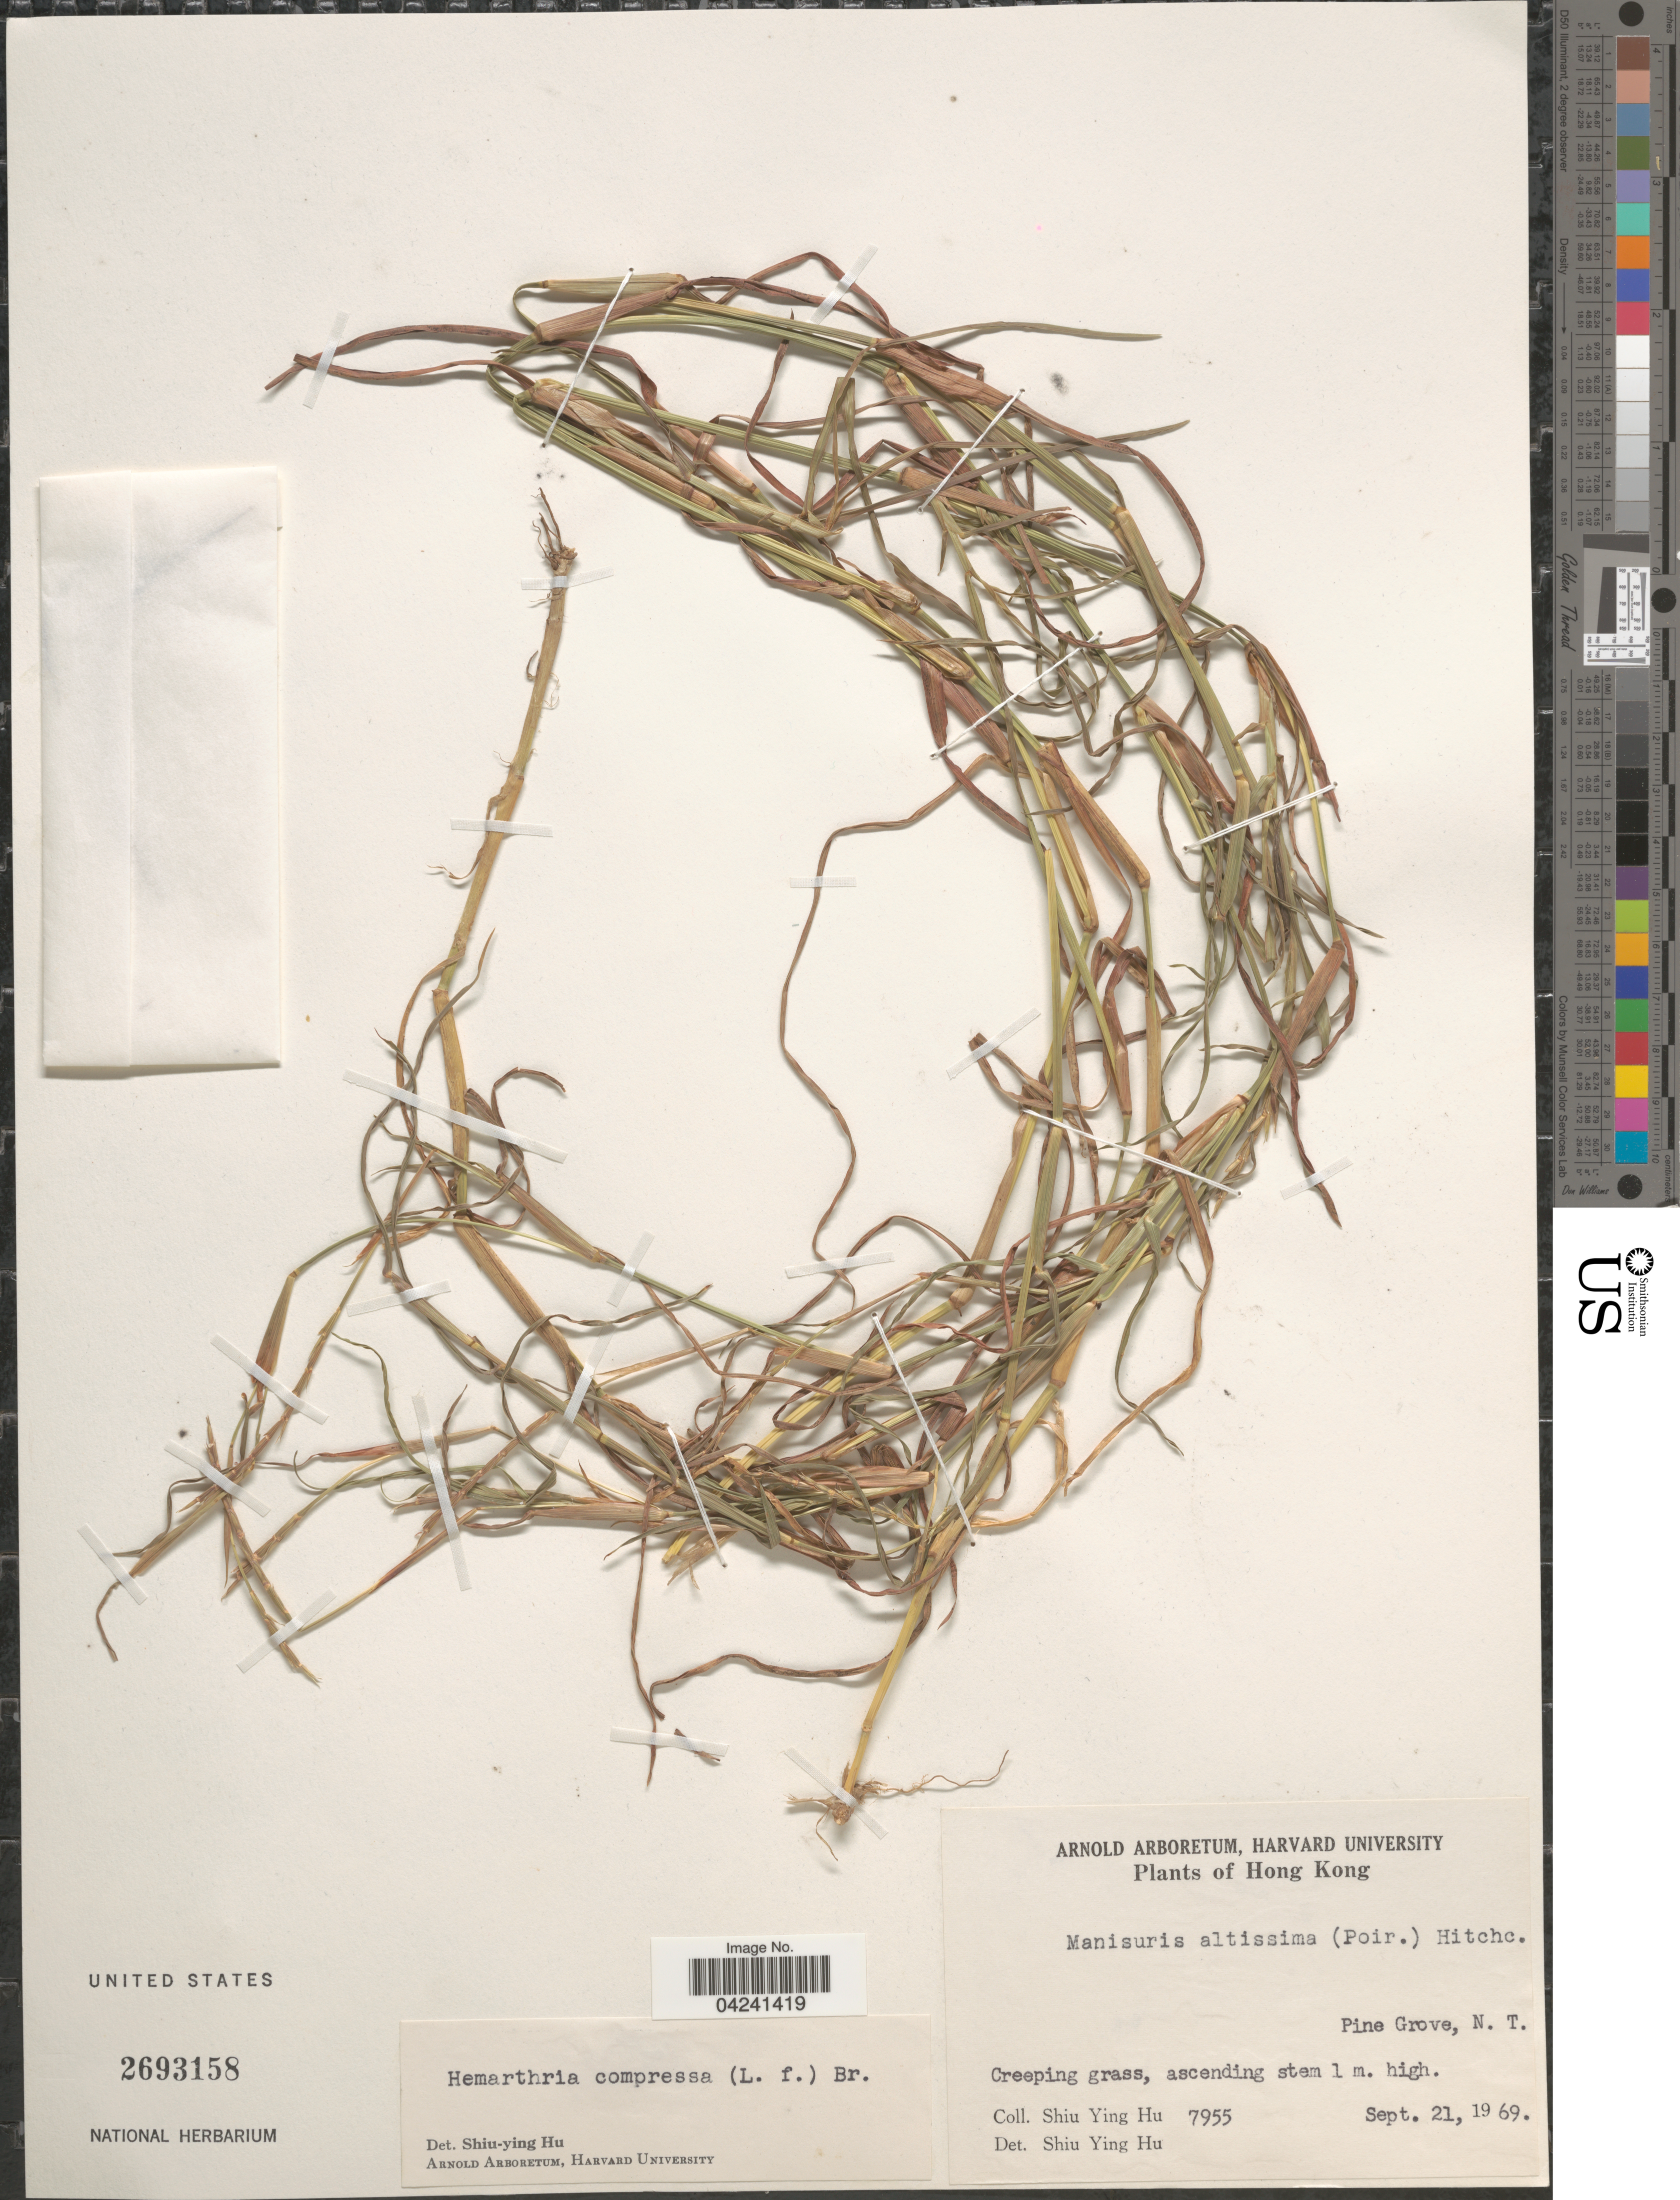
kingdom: Plantae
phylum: Tracheophyta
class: Liliopsida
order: Poales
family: Poaceae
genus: Hemarthria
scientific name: Hemarthria compressa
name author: (L.) R. Br.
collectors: S. Y. Hu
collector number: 7955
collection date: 1969-09-21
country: China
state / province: Hong Kong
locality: Pine Grove, N. T.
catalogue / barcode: US 2693158